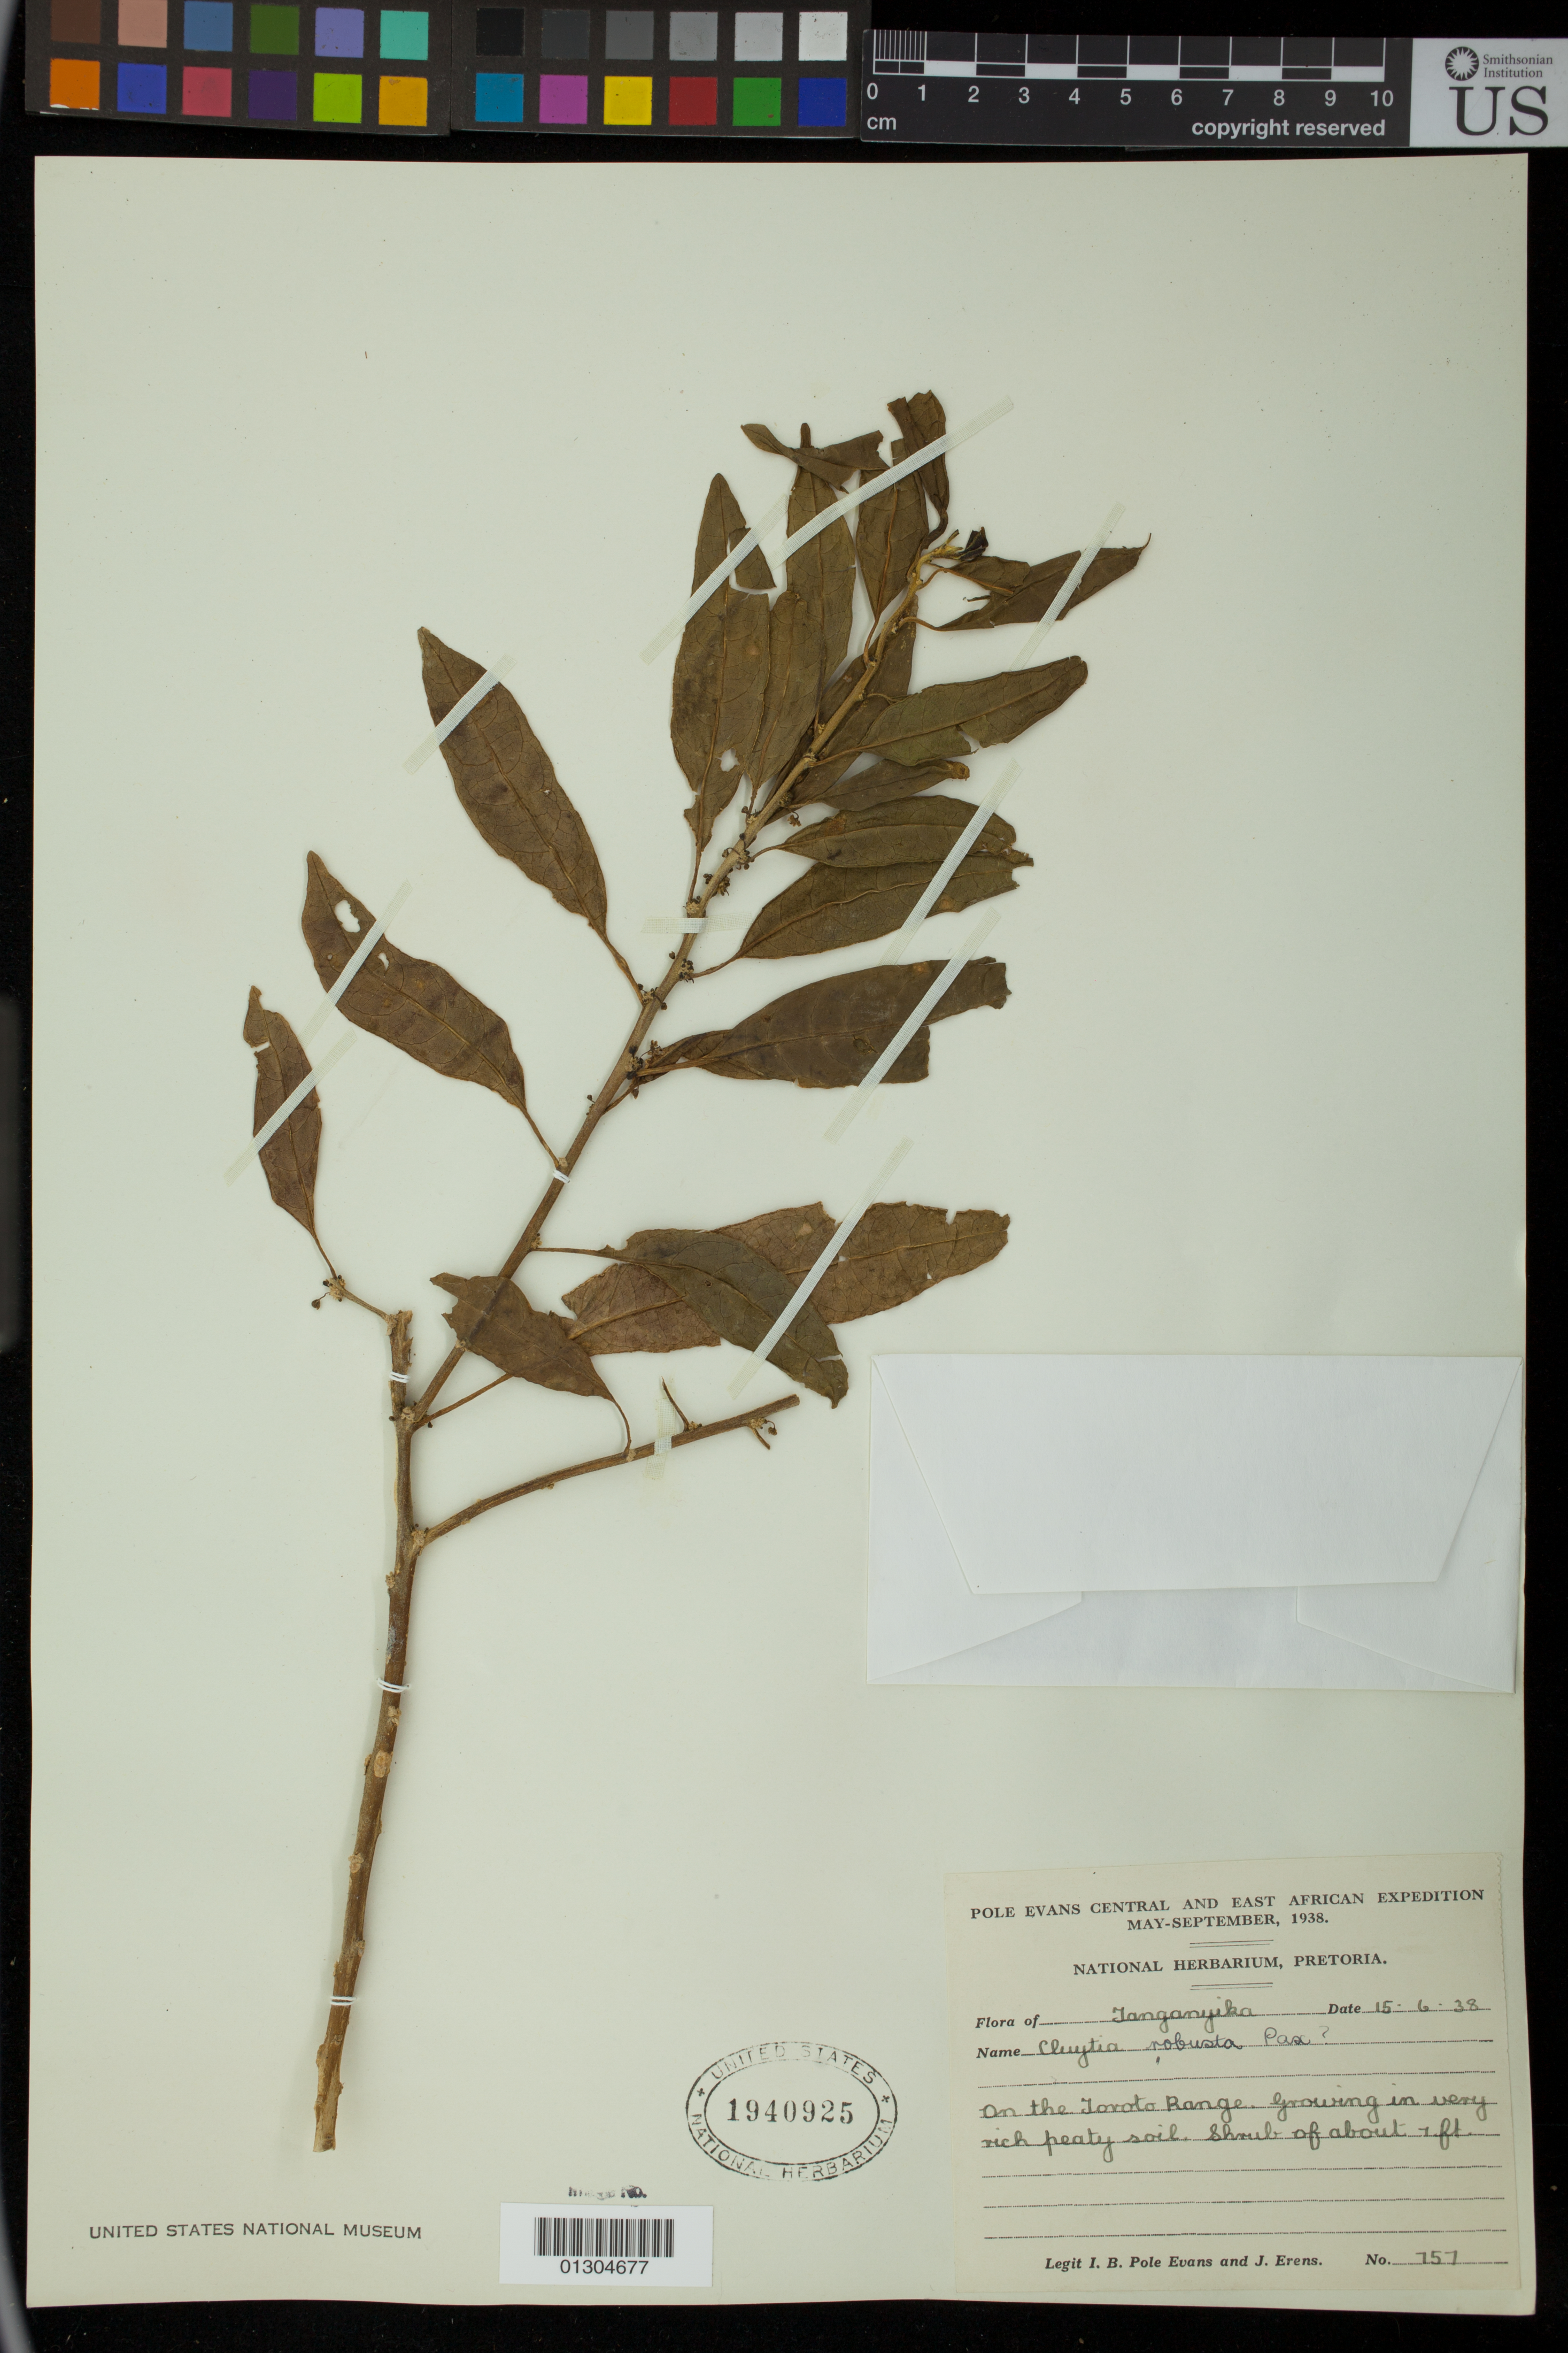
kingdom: Plantae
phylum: Tracheophyta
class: Magnoliopsida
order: Malpighiales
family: Peraceae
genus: Clutia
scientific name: Clutia robusta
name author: Pax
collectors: I. Evans & J. Erens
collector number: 757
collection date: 1938-06-15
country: Tanzania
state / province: Tanga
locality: Tanganyika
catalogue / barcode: US 1940925